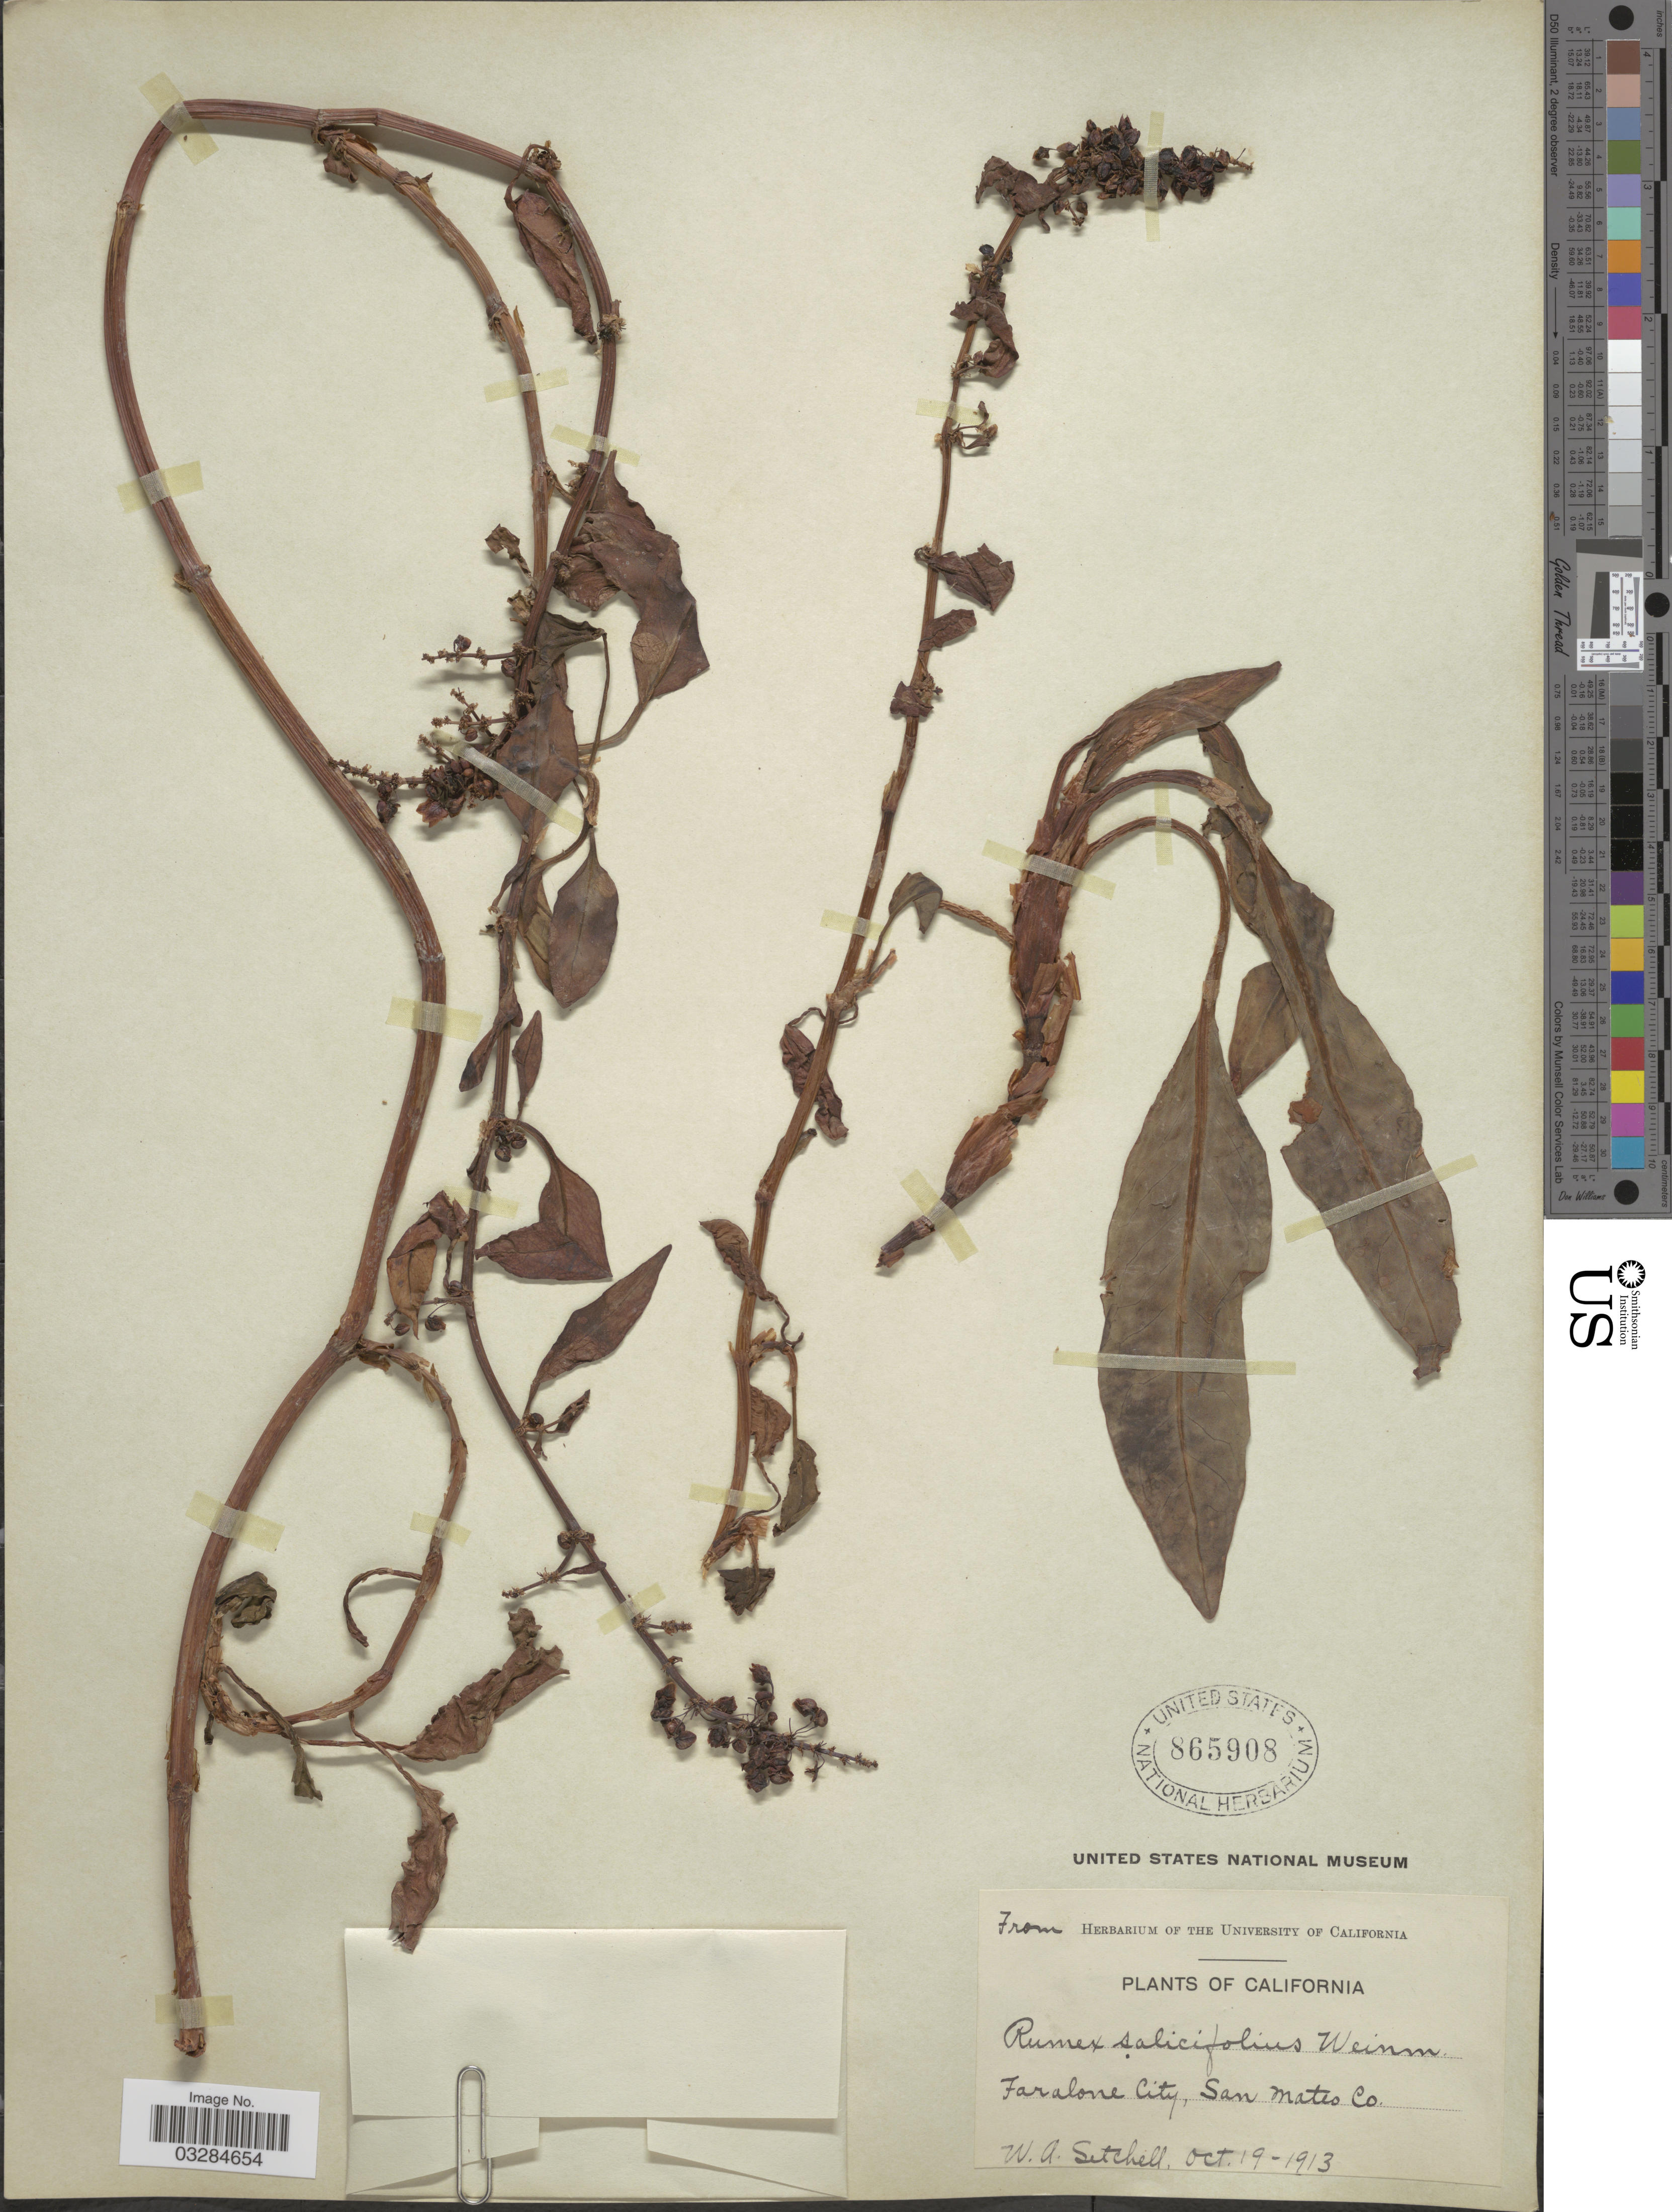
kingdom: Plantae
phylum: Tracheophyta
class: Magnoliopsida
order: Caryophyllales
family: Polygonaceae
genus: Rumex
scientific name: Rumex salicifolius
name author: Weinm.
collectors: W. Setchell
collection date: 1913-10-19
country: United States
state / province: California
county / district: San Mateo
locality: Faralone City, San Mateo Co.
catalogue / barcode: US 865908